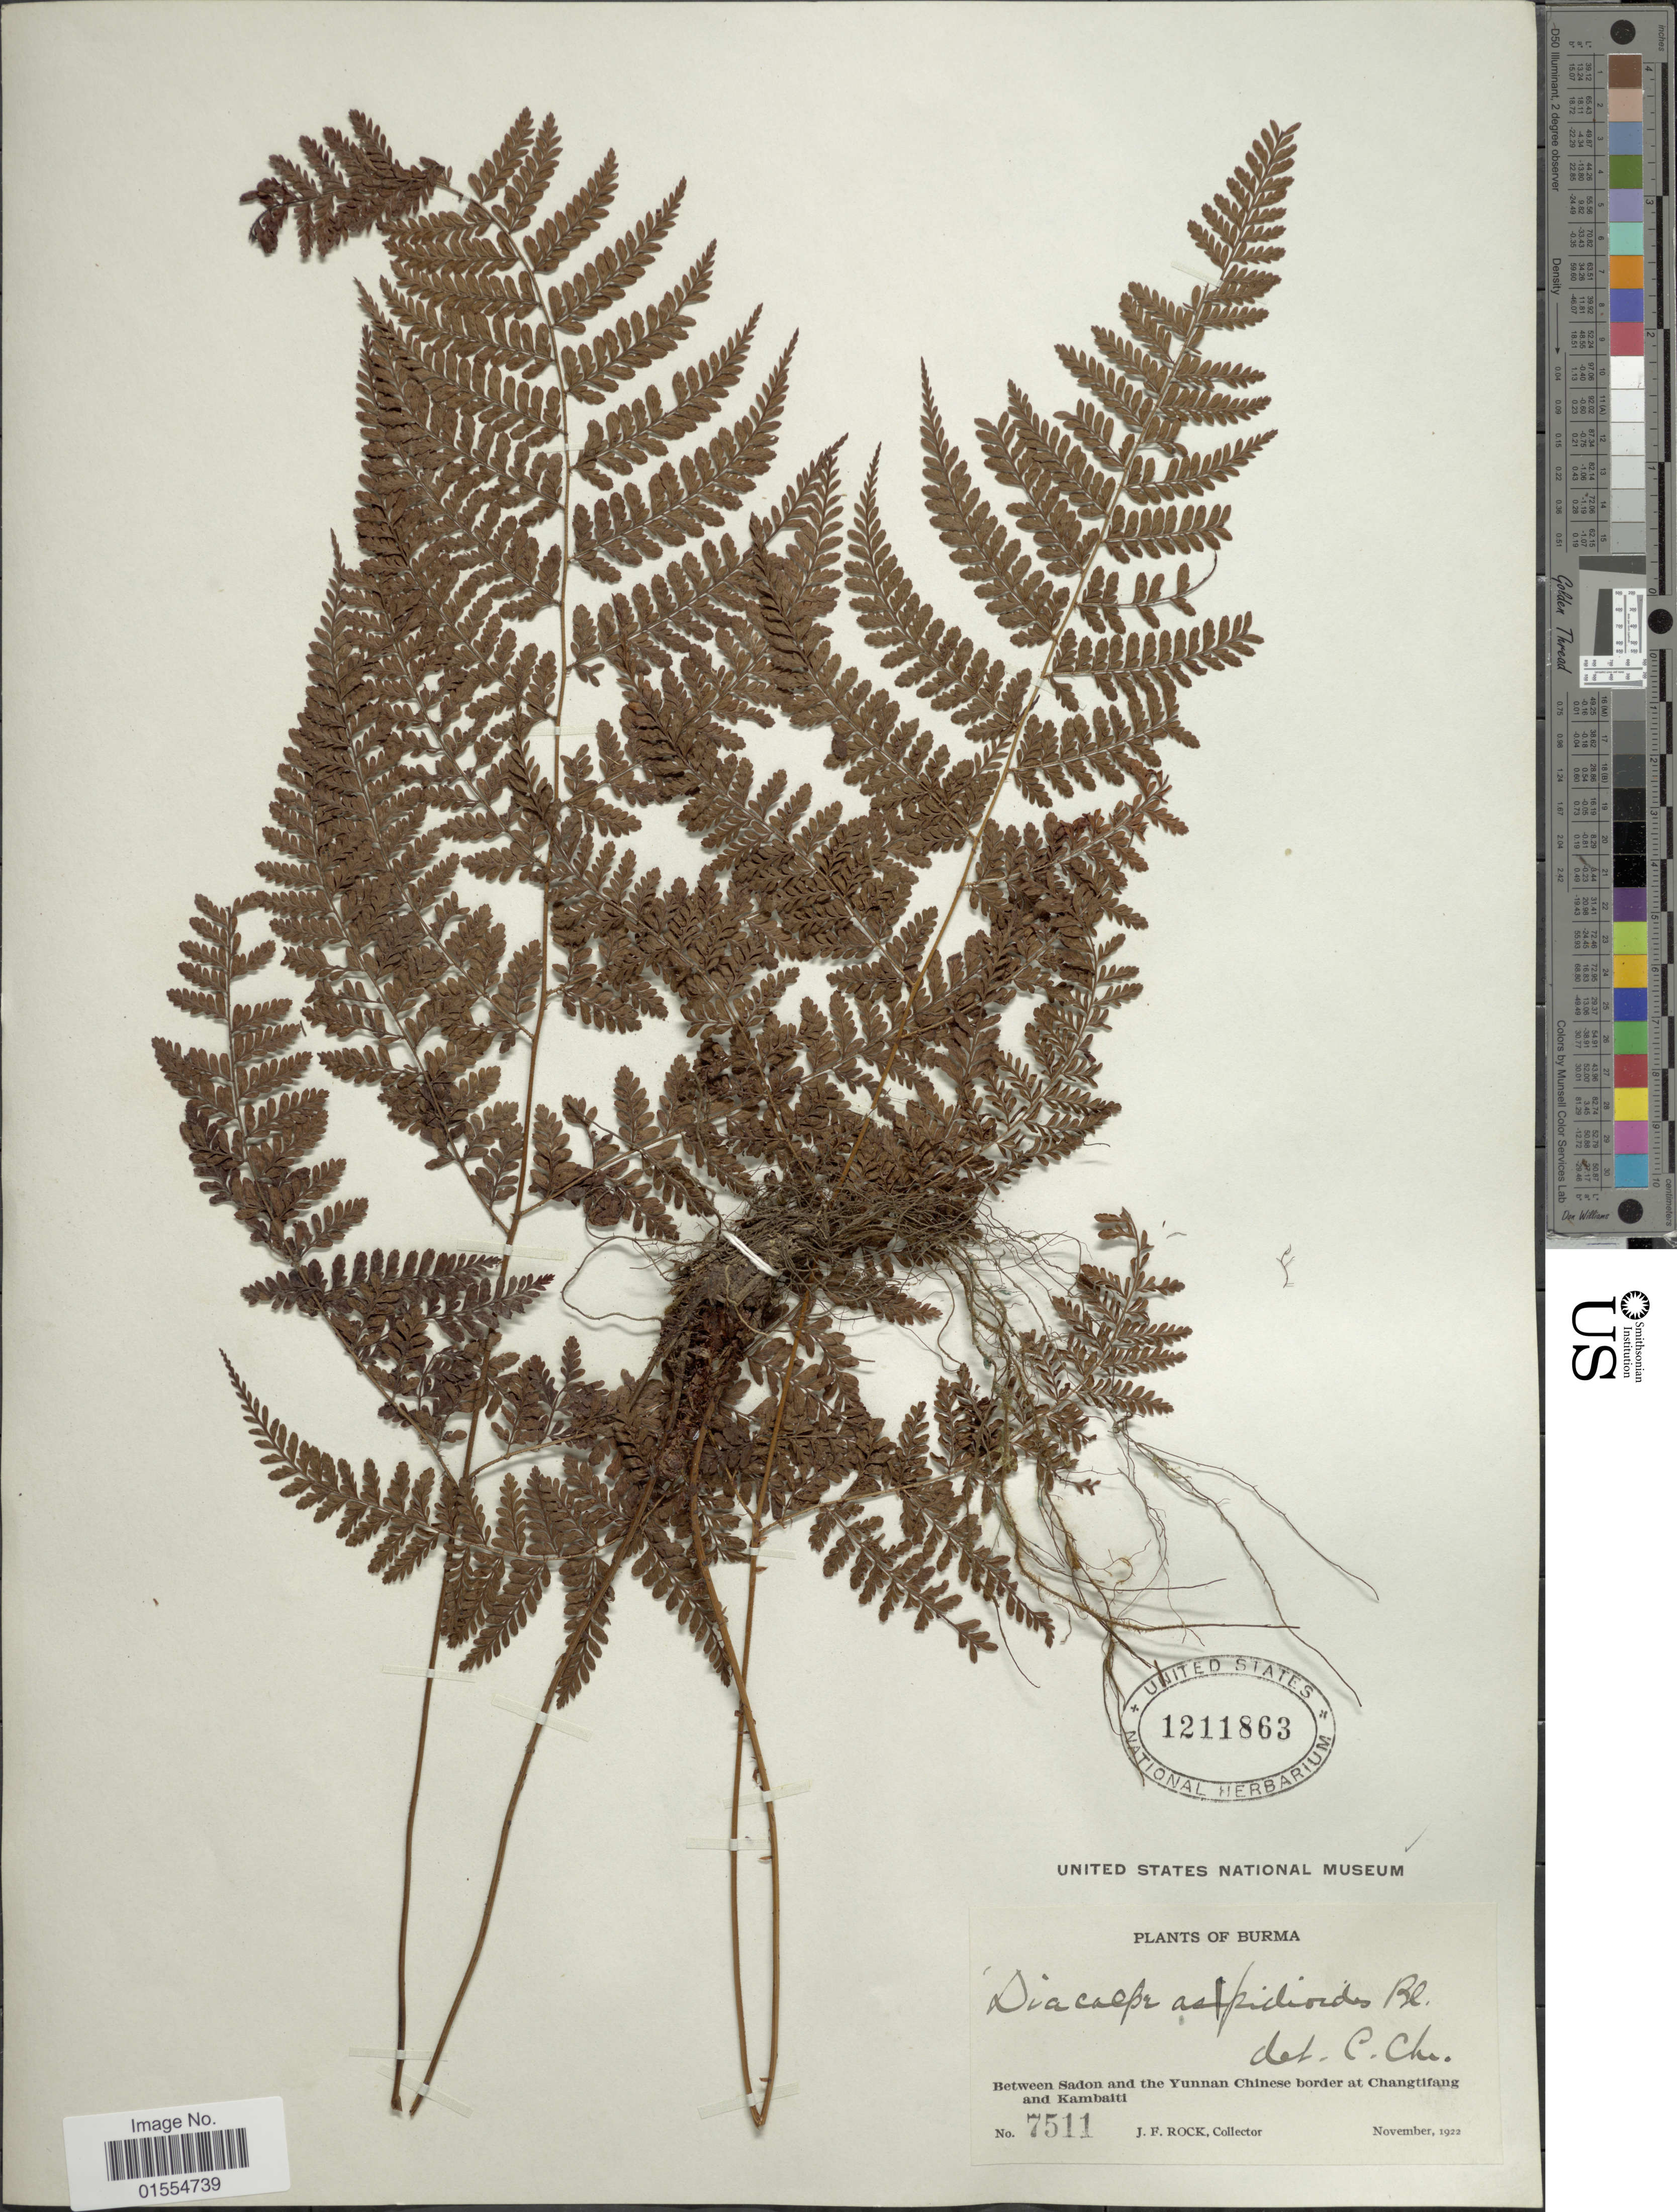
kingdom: Plantae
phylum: Tracheophyta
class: Polypodiopsida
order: Polypodiales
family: Dryopteridaceae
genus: Dryopteris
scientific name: Dryopteris pseudocaenopteris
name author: (Kunze) Li Bing Zhang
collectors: J. Rock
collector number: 7511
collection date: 1922-11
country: Myanmar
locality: Burma, between Sadon and the Yunnan Chinese border at Changtifang and Kambaiti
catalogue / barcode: US 1211863